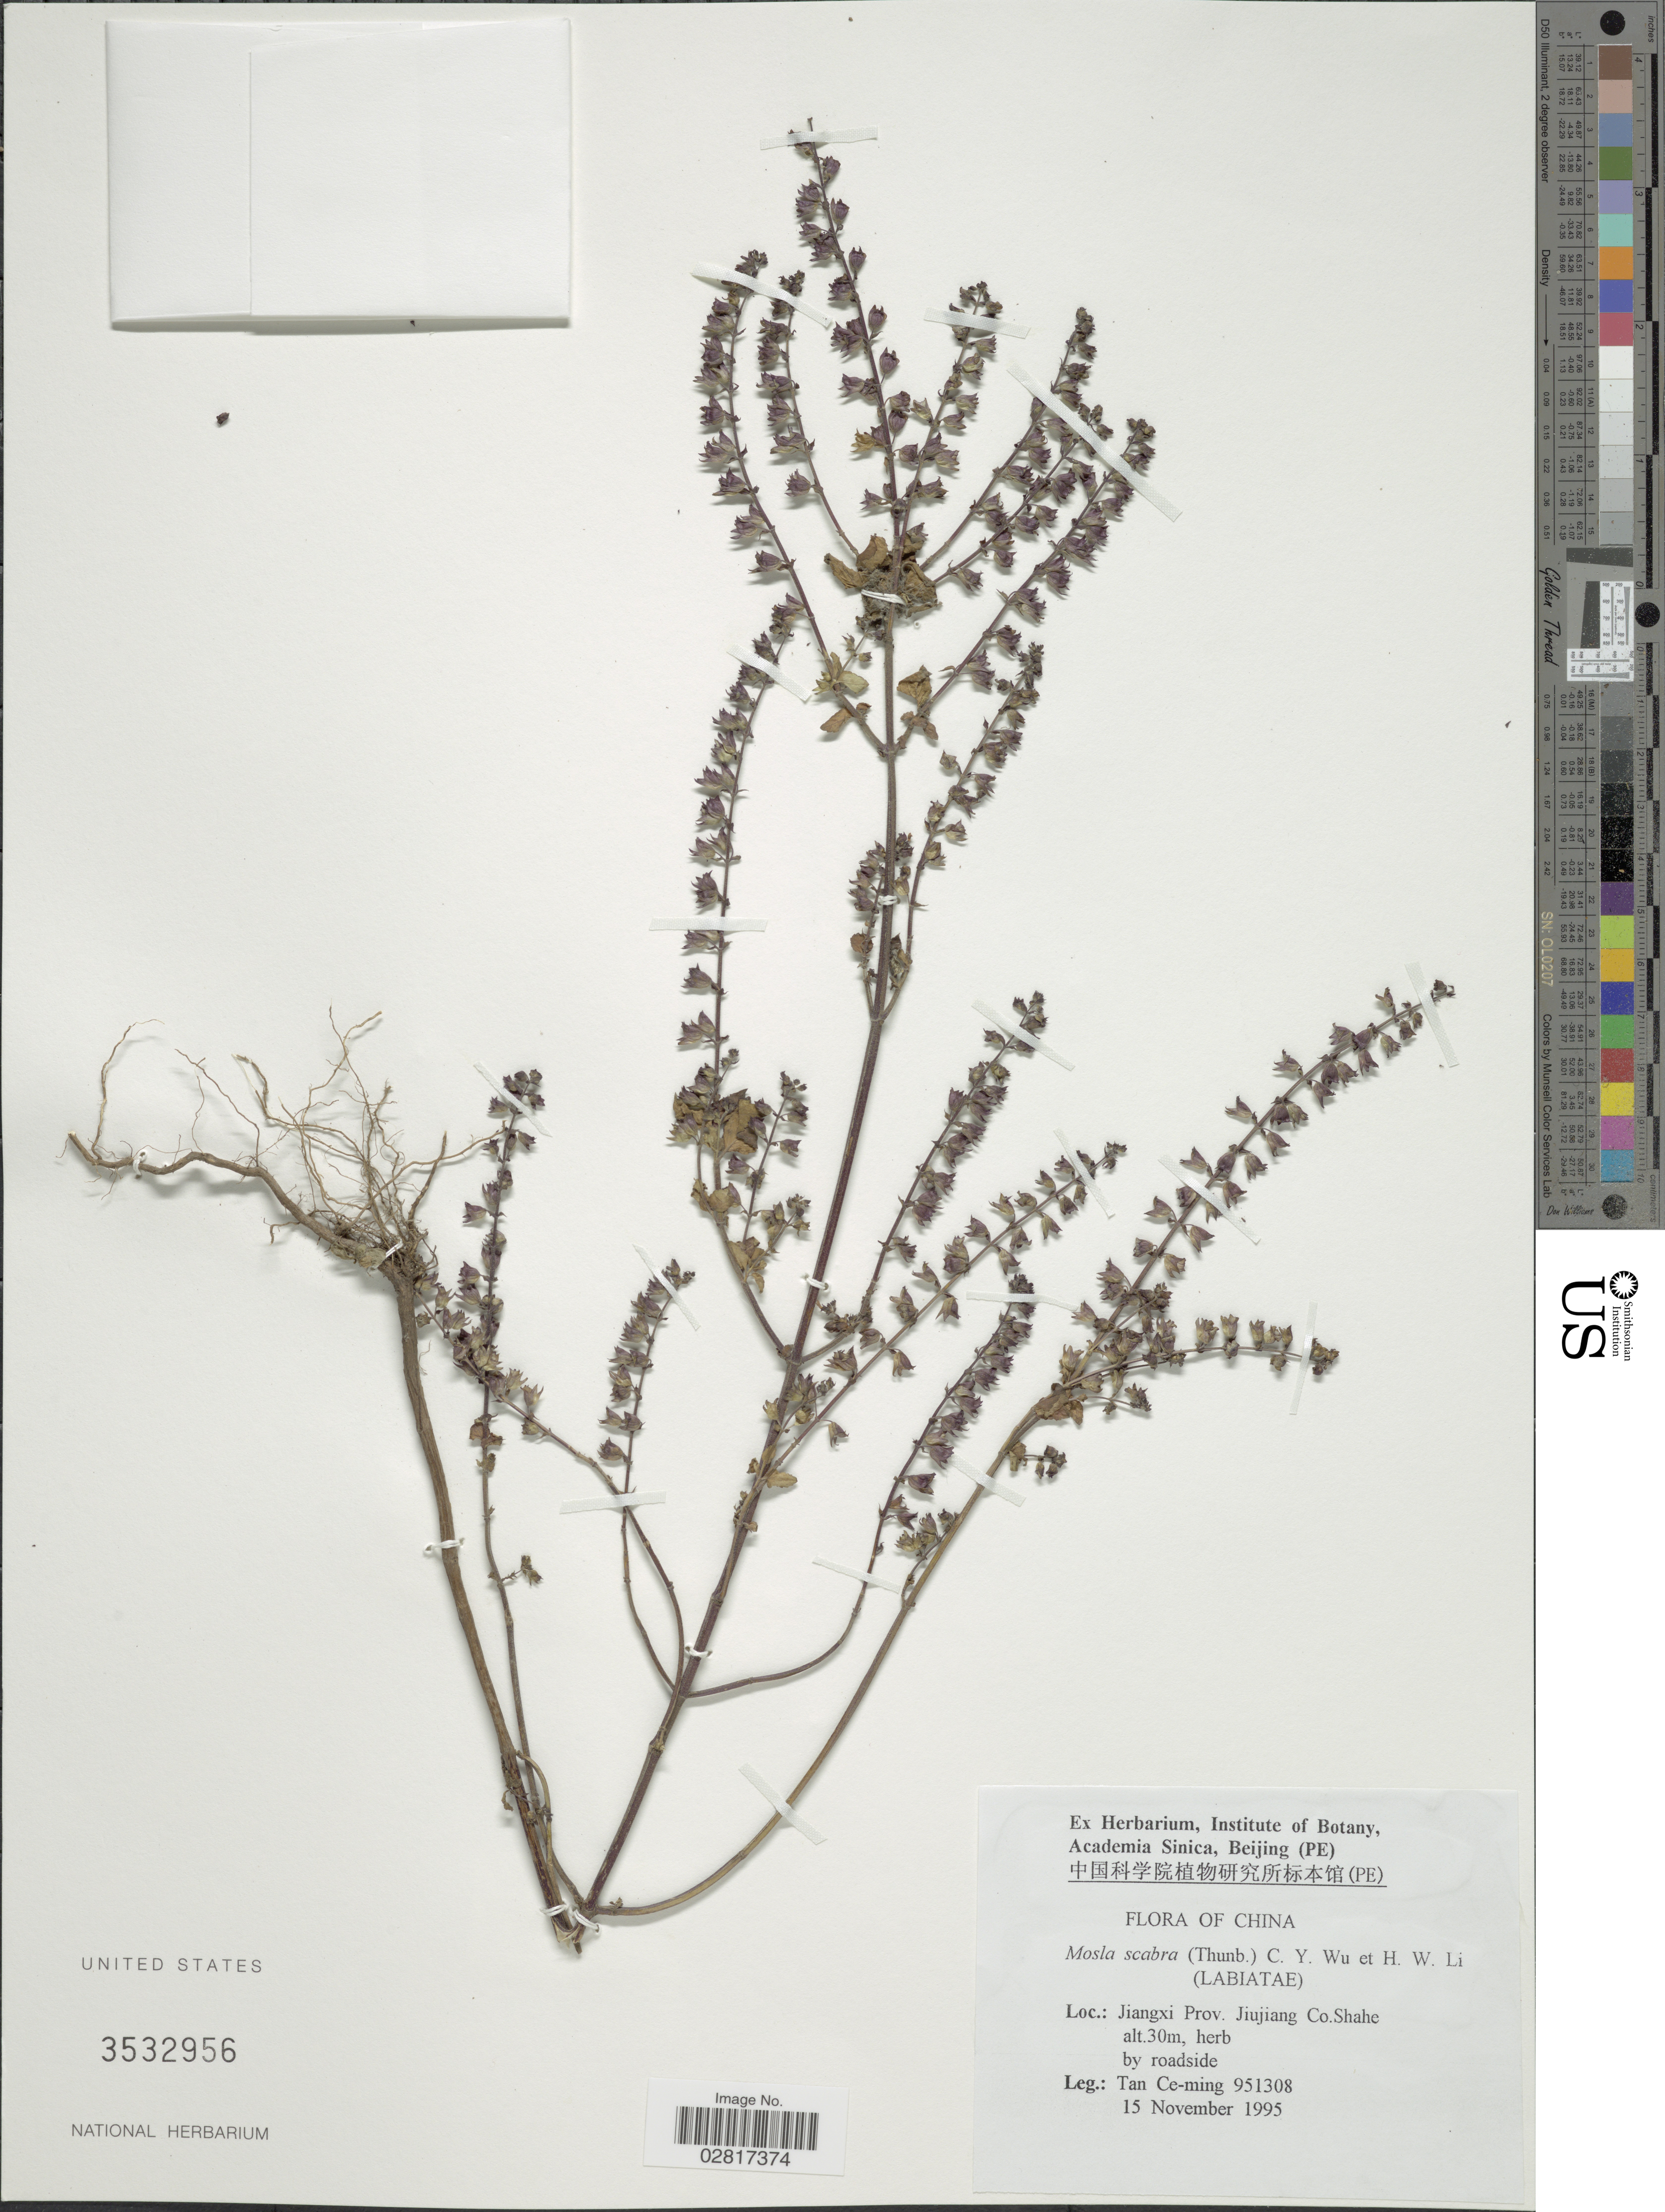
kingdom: Plantae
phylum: Tracheophyta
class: Magnoliopsida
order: Lamiales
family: Lamiaceae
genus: Mosla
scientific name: Mosla scabra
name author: (Thunb.) C.Y. Wu & H.W. Li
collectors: T. Ce-ming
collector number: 951308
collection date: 1995-11-15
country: China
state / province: Jiangxi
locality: Jiujiang Co. Shahe, by roadside.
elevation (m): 30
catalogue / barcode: US 3532956